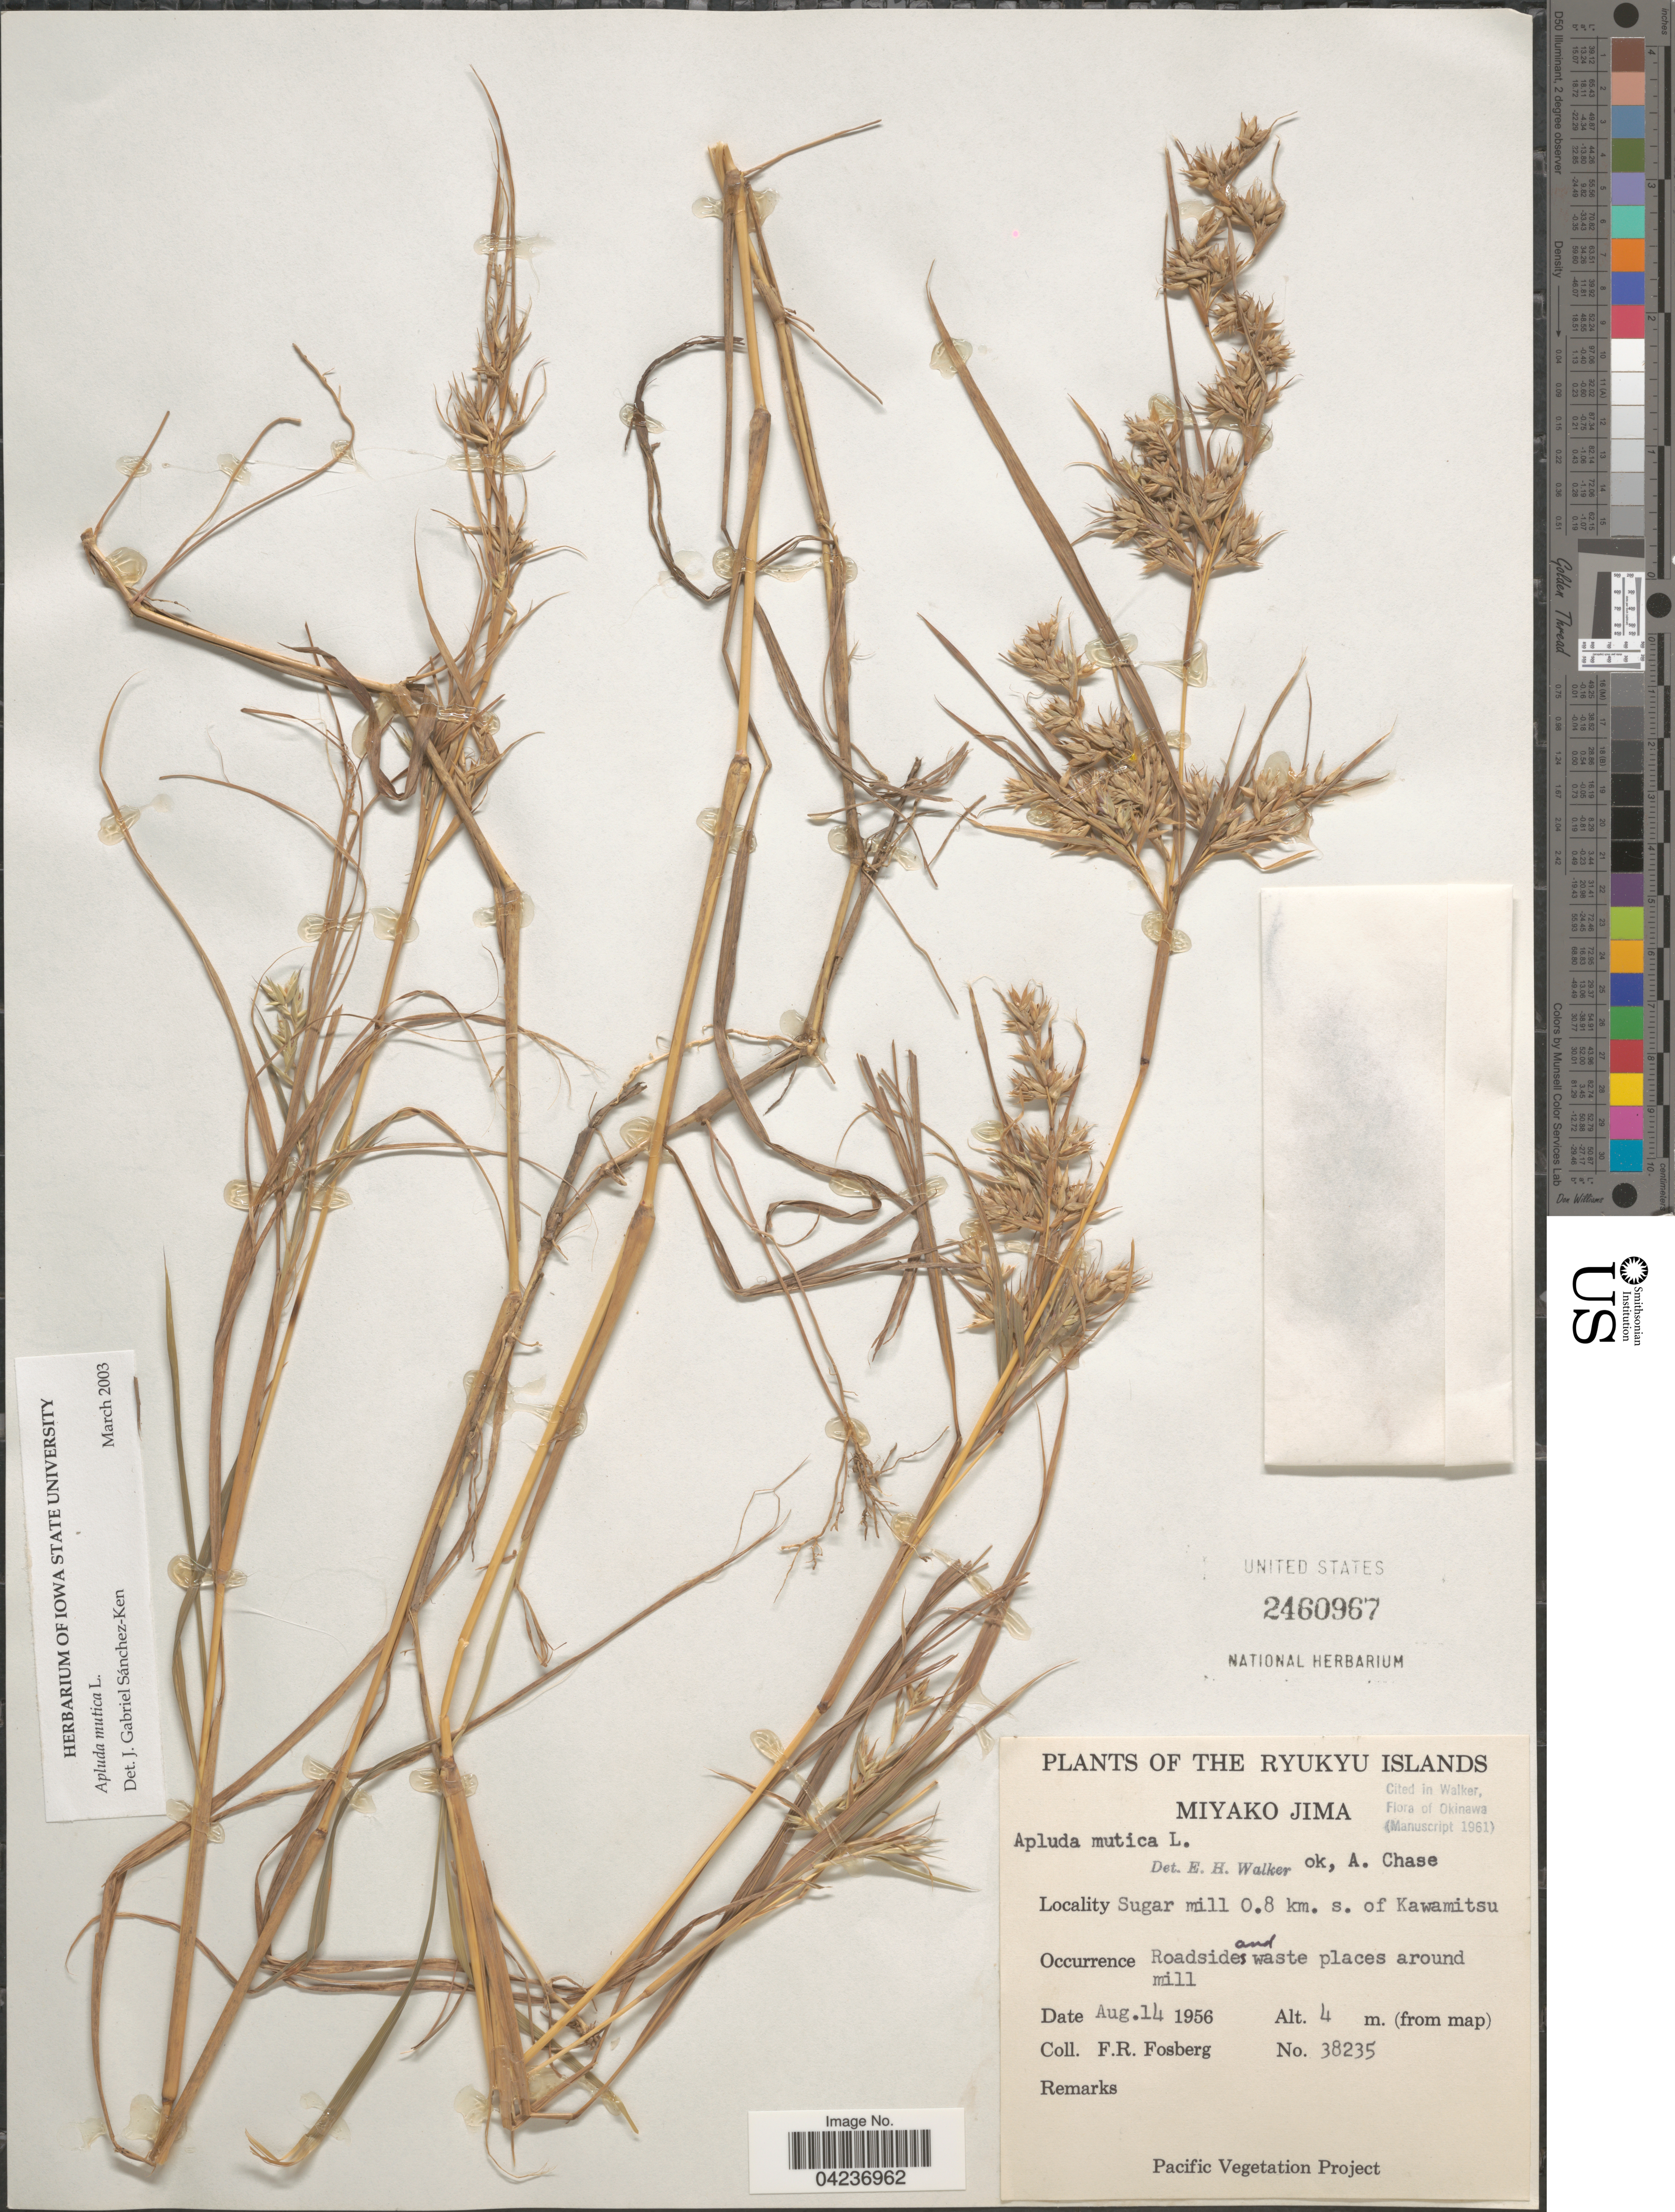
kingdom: Plantae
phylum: Tracheophyta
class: Liliopsida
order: Poales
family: Poaceae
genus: Apluda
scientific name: Apluda mutica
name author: L.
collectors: F. R. Fosberg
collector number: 38235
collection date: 1956-08-14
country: Japan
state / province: Okinawa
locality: Ryukyu Islands. Miyako Jima. Sugar mill 0.8 km. s. of Kwamitsu.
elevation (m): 4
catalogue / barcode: US 2460967